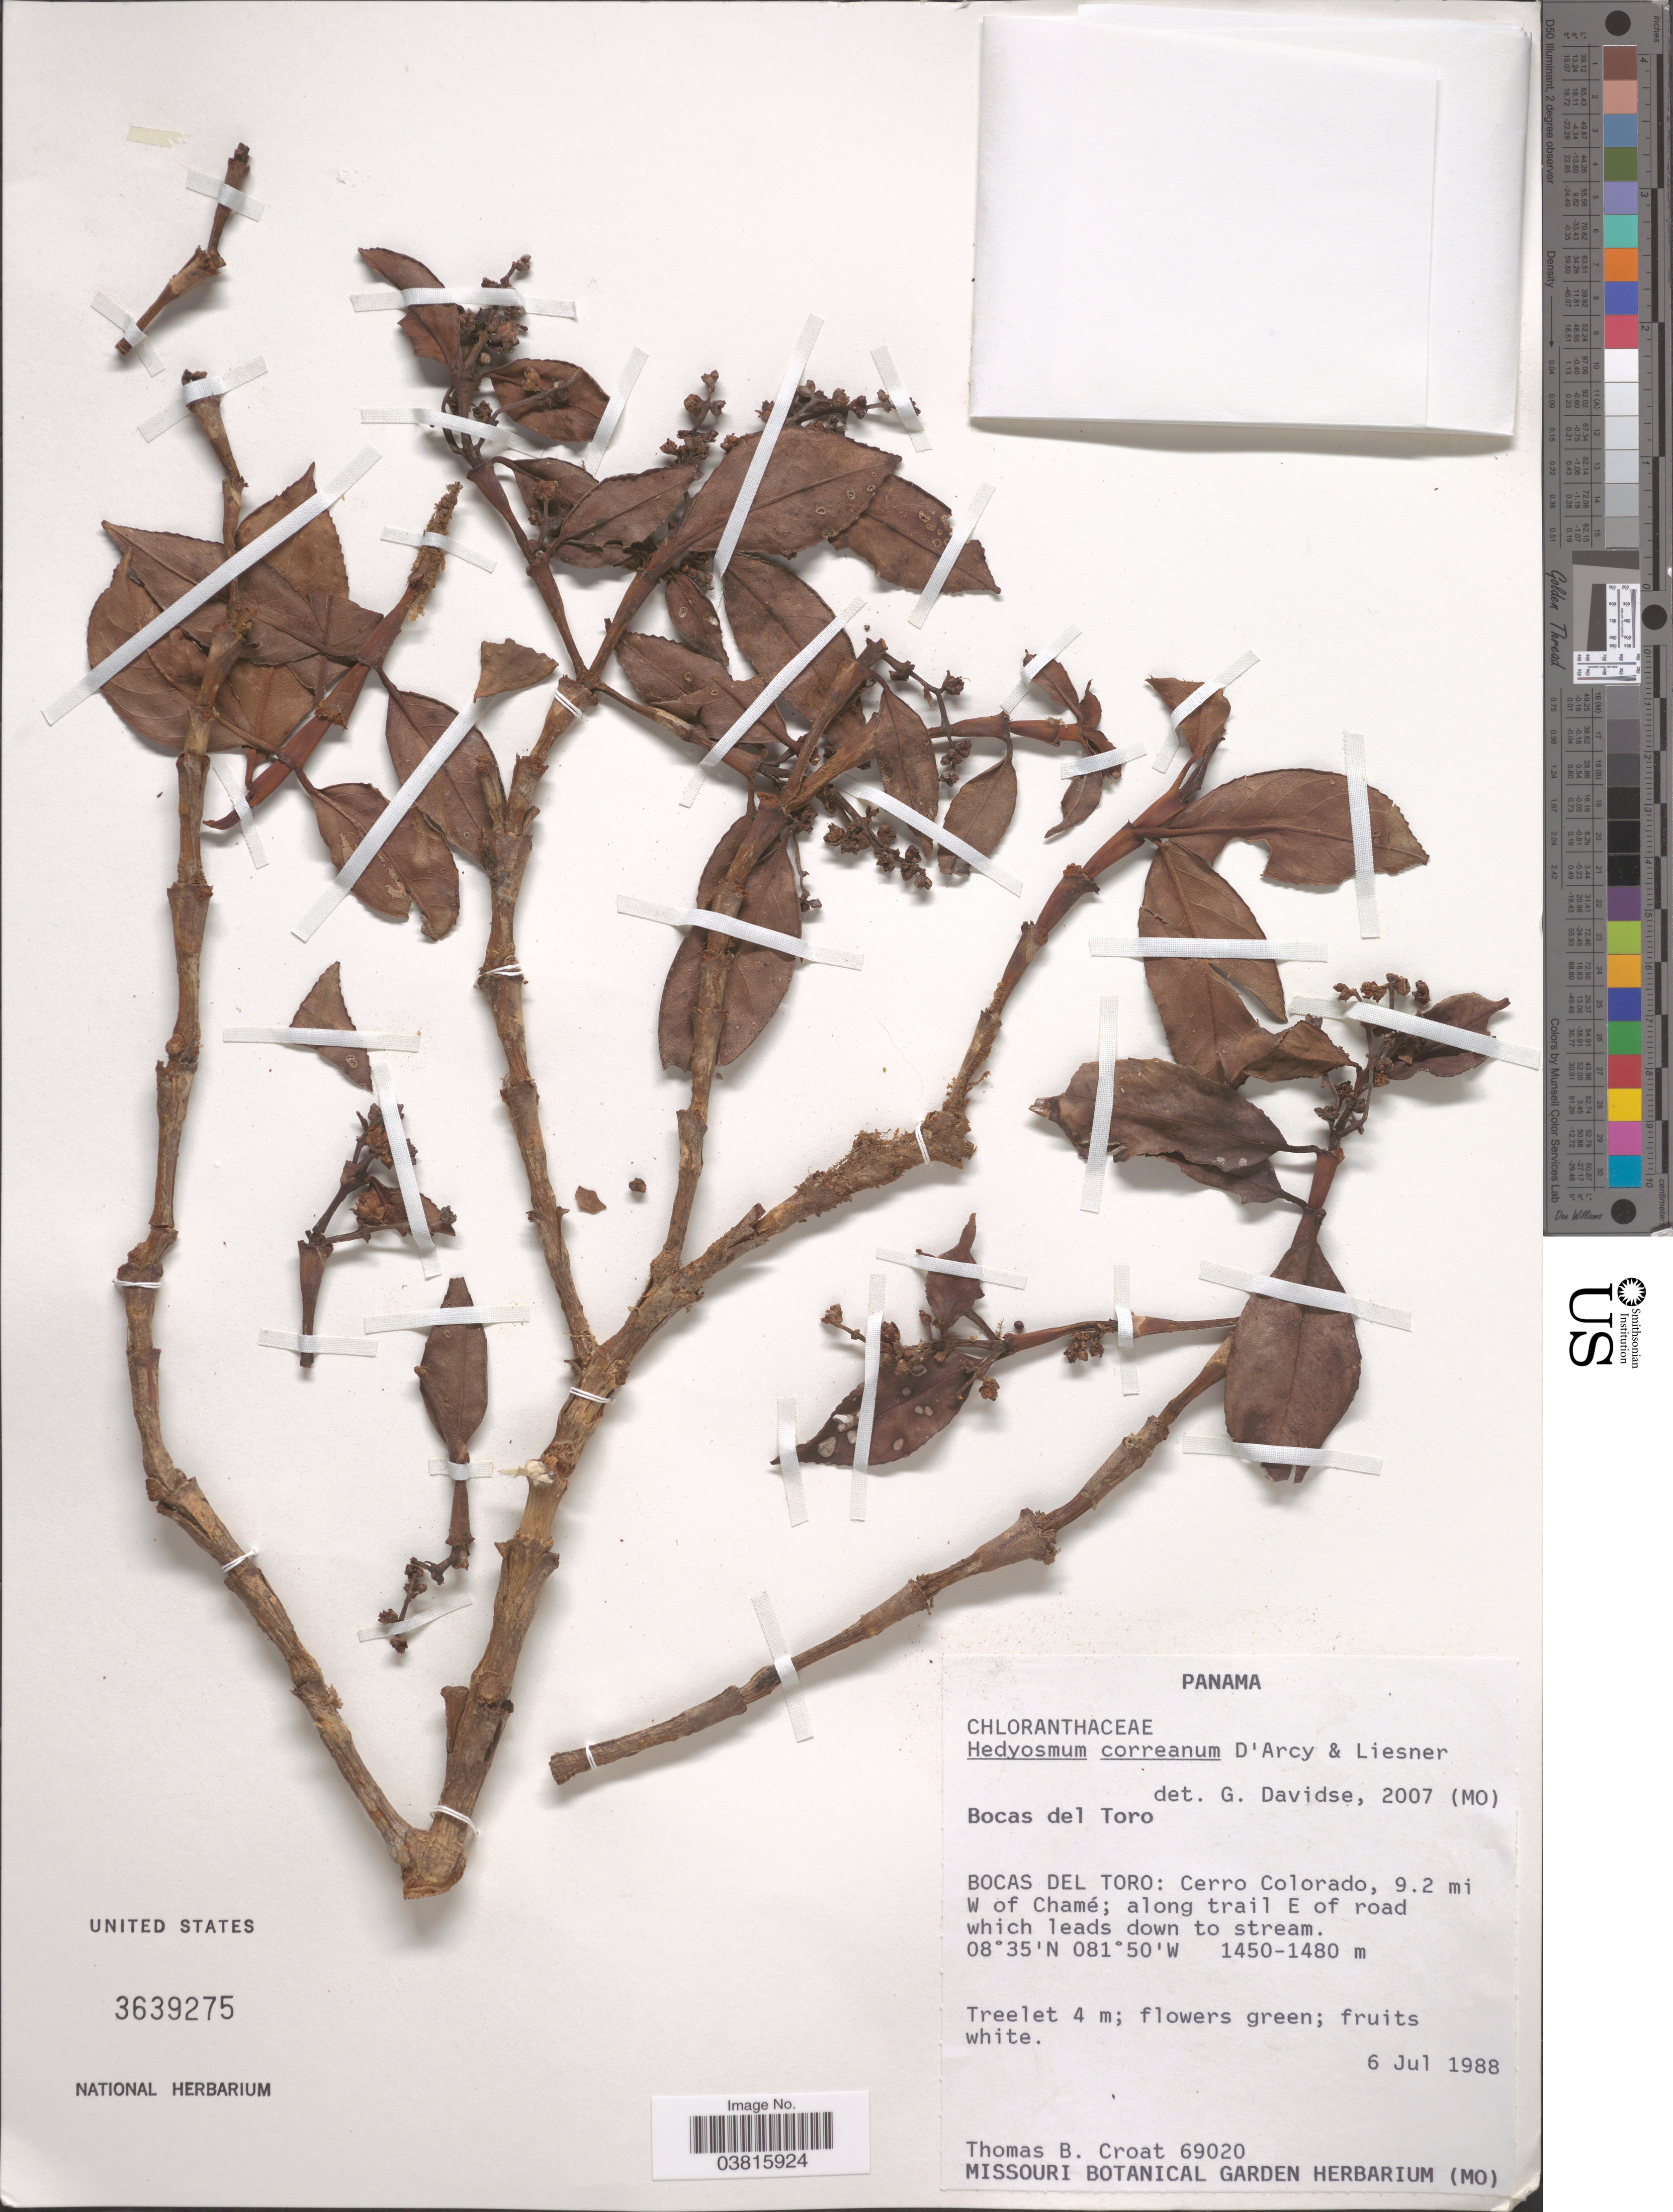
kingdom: Plantae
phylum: Tracheophyta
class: Magnoliopsida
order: Chloranthales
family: Chloranthaceae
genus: Hedyosmum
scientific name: Hedyosmum correanum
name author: D'Arcy & Liesner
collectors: T. B. Croat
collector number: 69020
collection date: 1988-07-06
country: Panama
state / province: Bocas del Toro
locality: Cerro Colorado, 9.2 mi W of Chamé; along trail E of road which leads down to stream.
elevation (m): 1450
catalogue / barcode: US 3639275